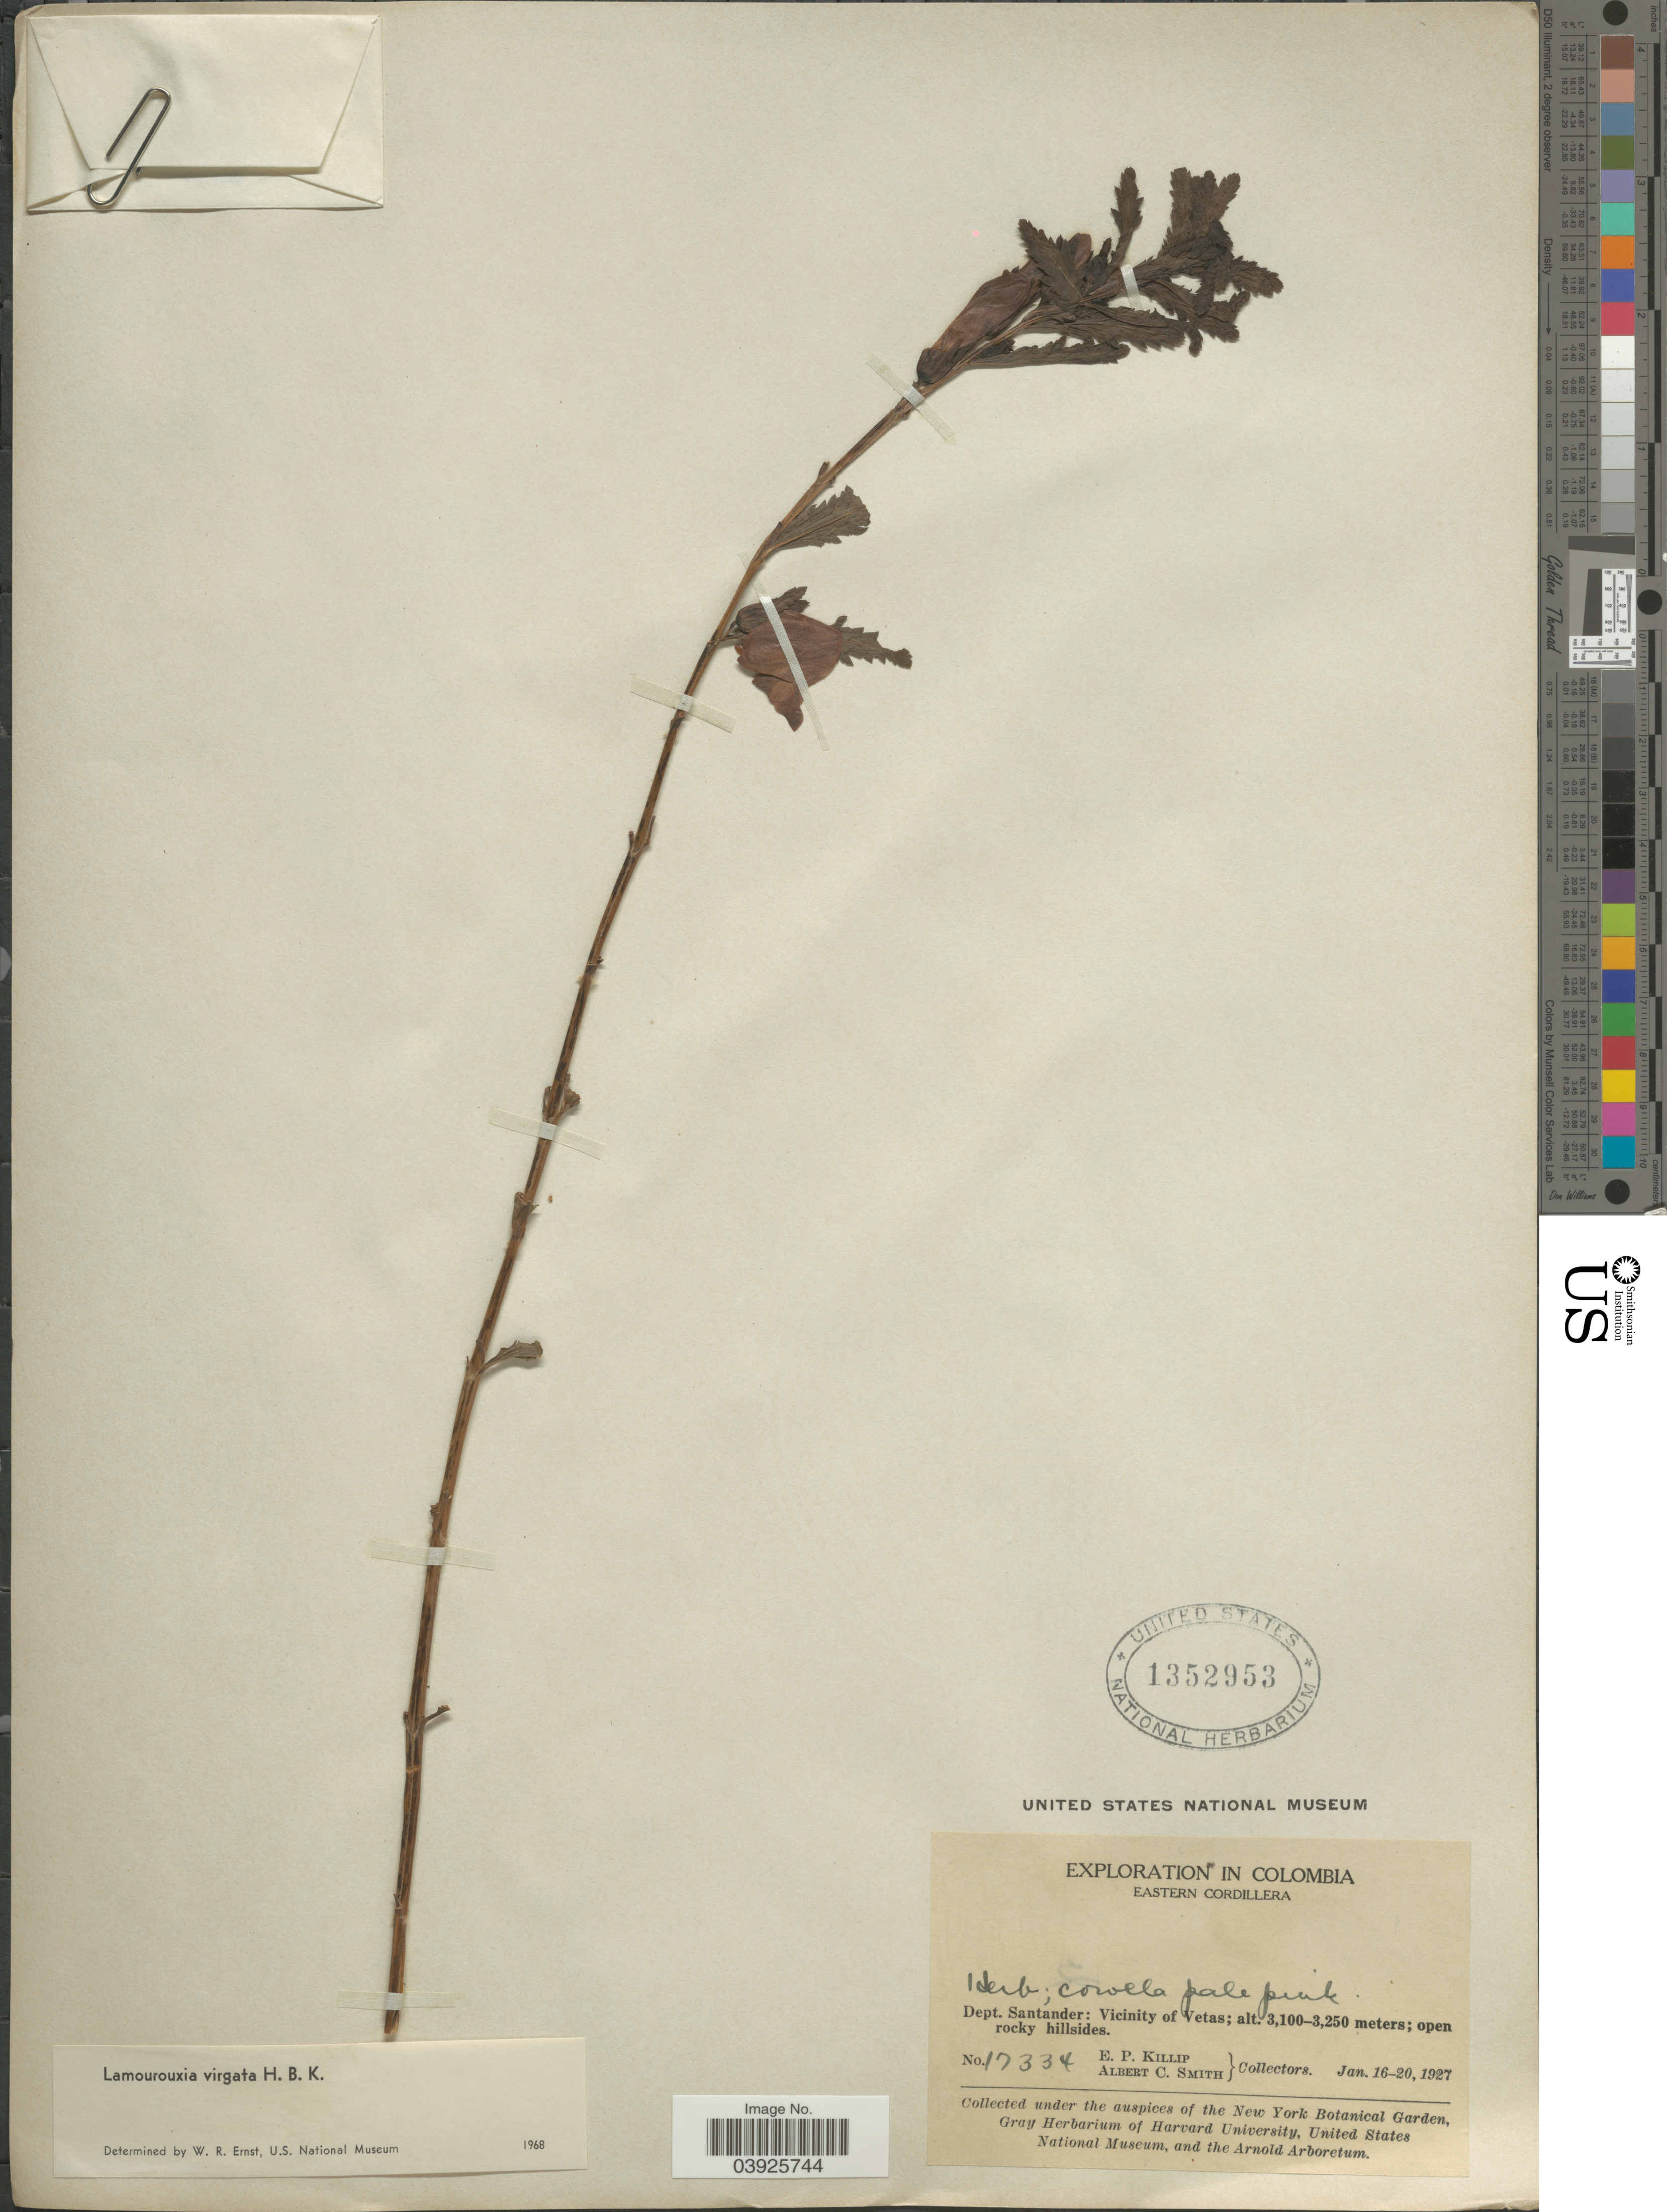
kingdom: Plantae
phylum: Tracheophyta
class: Magnoliopsida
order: Lamiales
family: Orobanchaceae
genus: Lamourouxia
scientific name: Lamourouxia virgata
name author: Kunth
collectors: E. P. Killip & A. C. Smith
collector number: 17334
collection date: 1927-01-16/1927-01-20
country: Colombia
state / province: Santander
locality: Eastern Cordillera. Dept. Santander: Vicinity of Vetas; open rocky hillsides.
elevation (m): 3100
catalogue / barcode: US 1352953